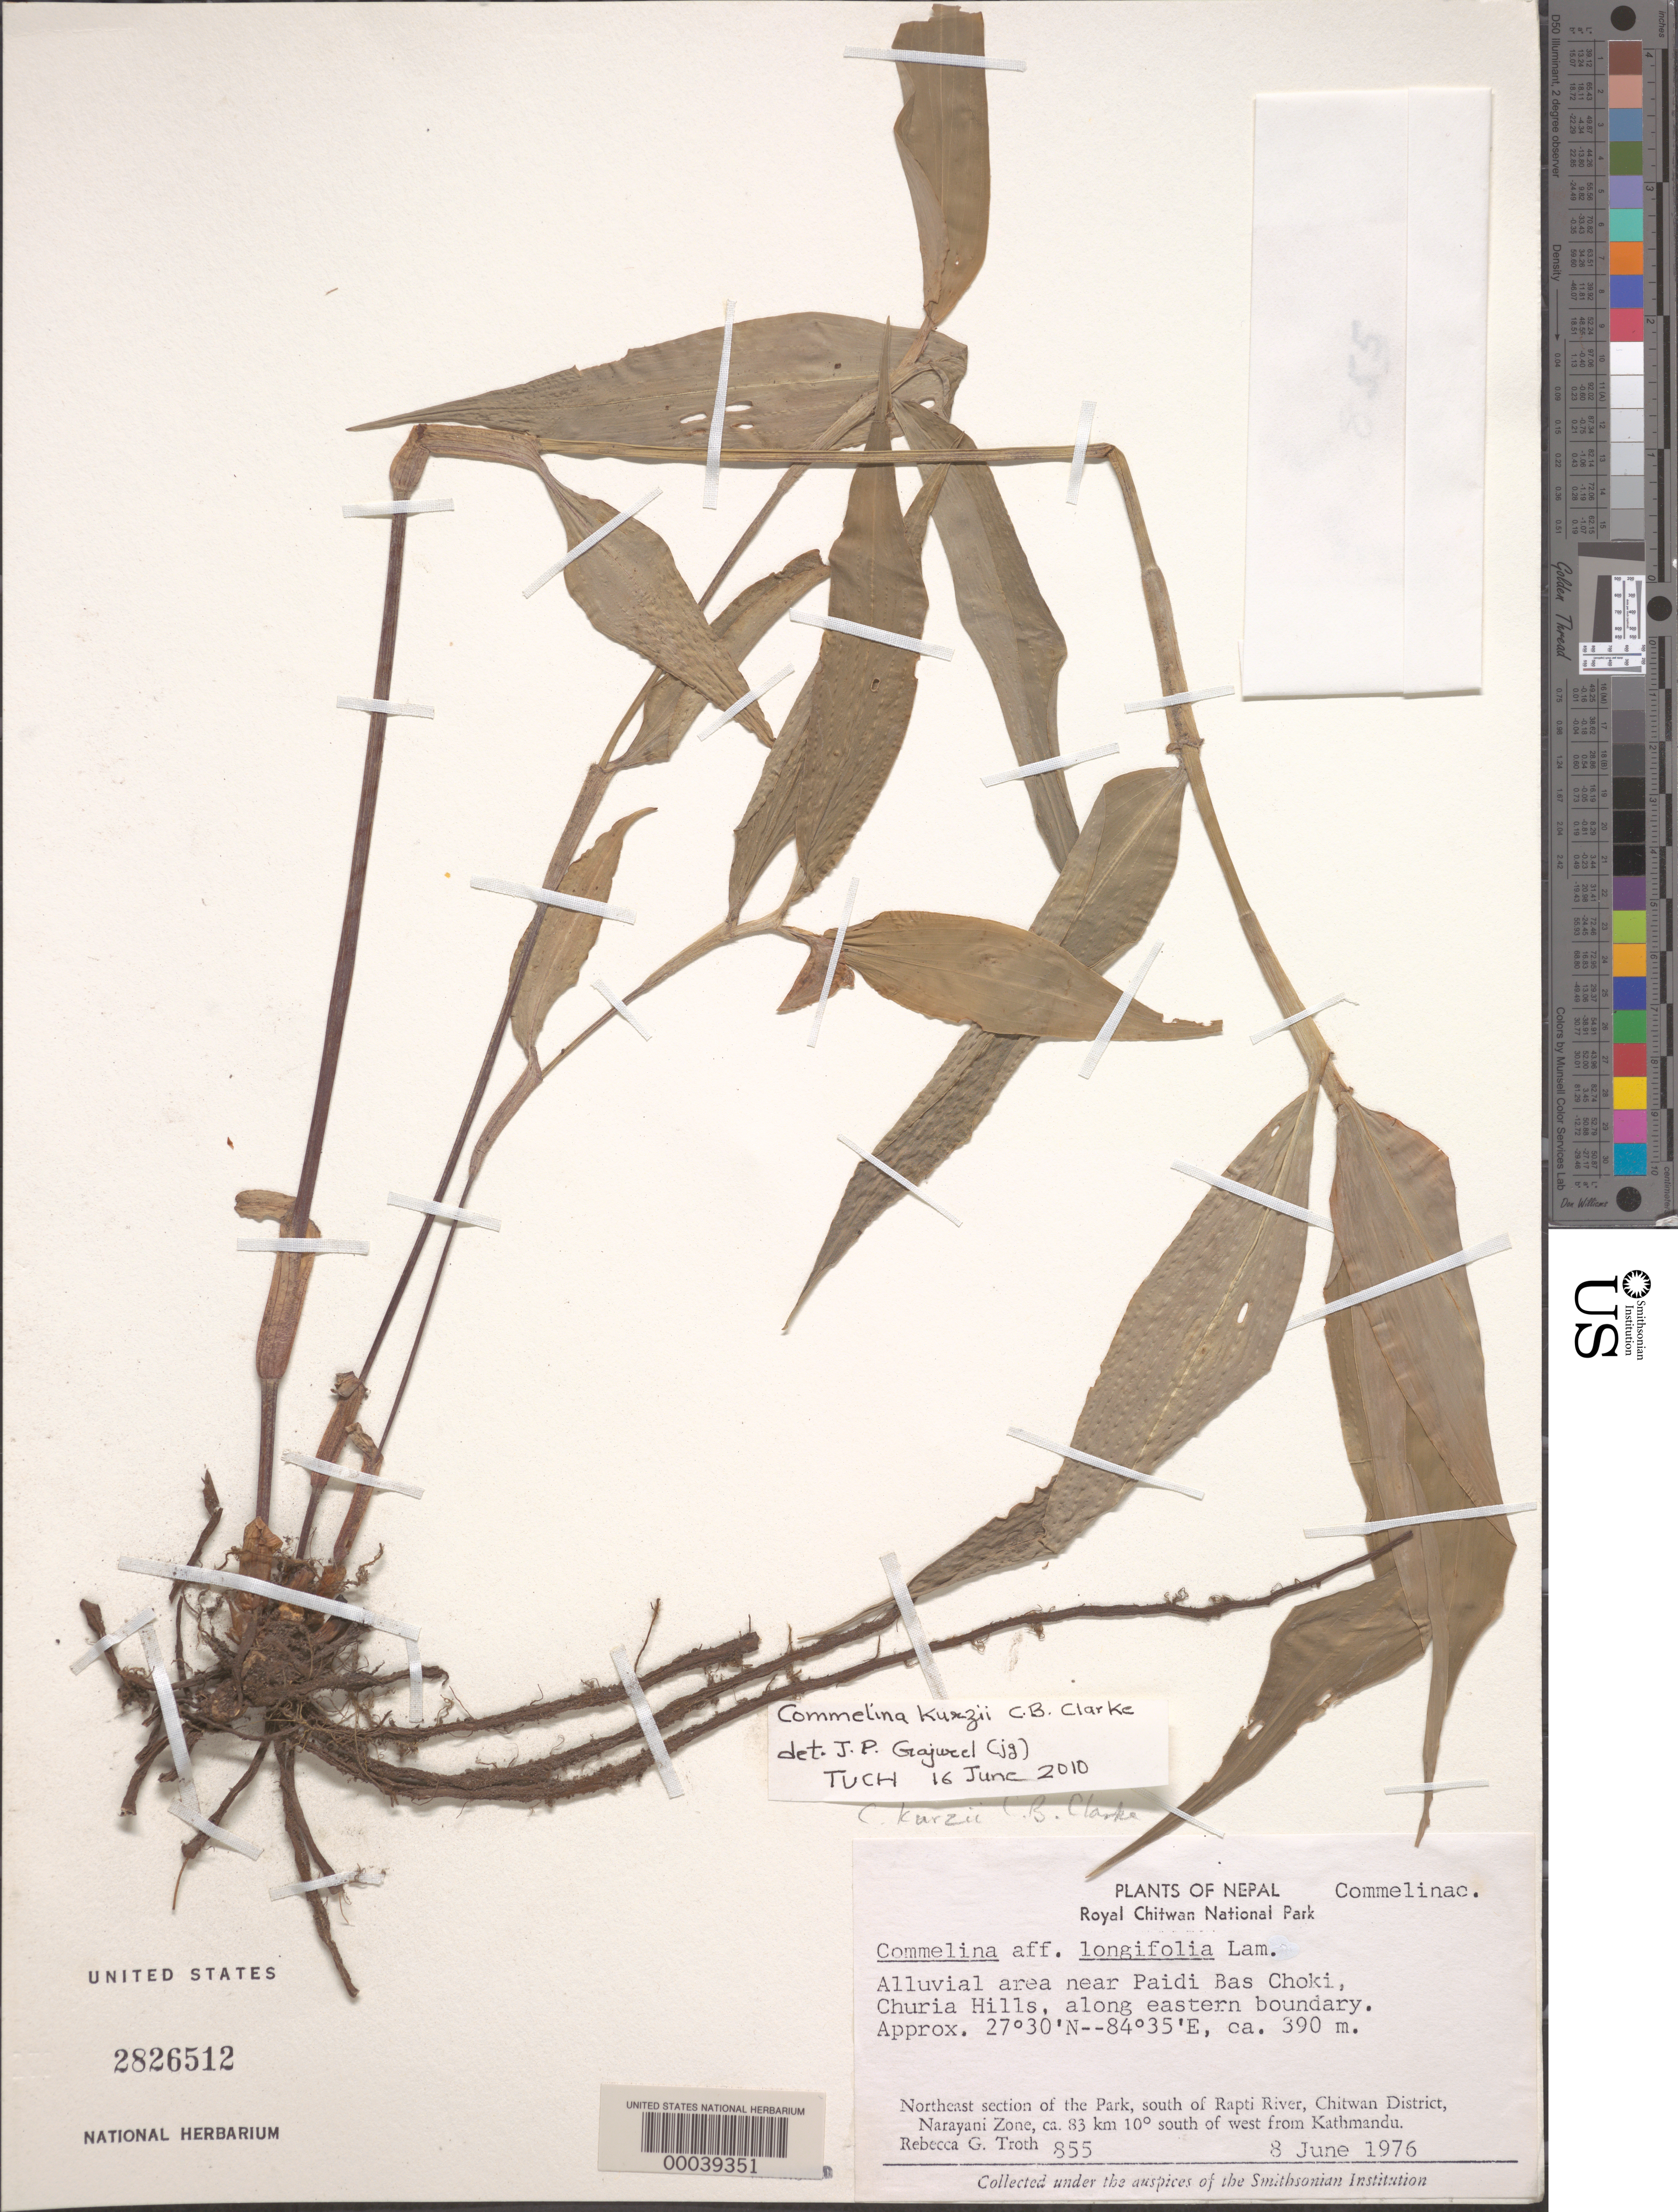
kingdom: Plantae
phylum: Tracheophyta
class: Liliopsida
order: Commelinales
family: Commelinaceae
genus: Commelina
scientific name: Commelina kurzii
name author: C.B. Clarke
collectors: R. Troth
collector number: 855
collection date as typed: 08 Jun 1976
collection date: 1976-06-08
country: Nepal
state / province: Narayani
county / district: Chitwan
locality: Royal chitwan national park; near paidi bas choki, churia hills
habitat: Parklands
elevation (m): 390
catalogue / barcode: US 2826512